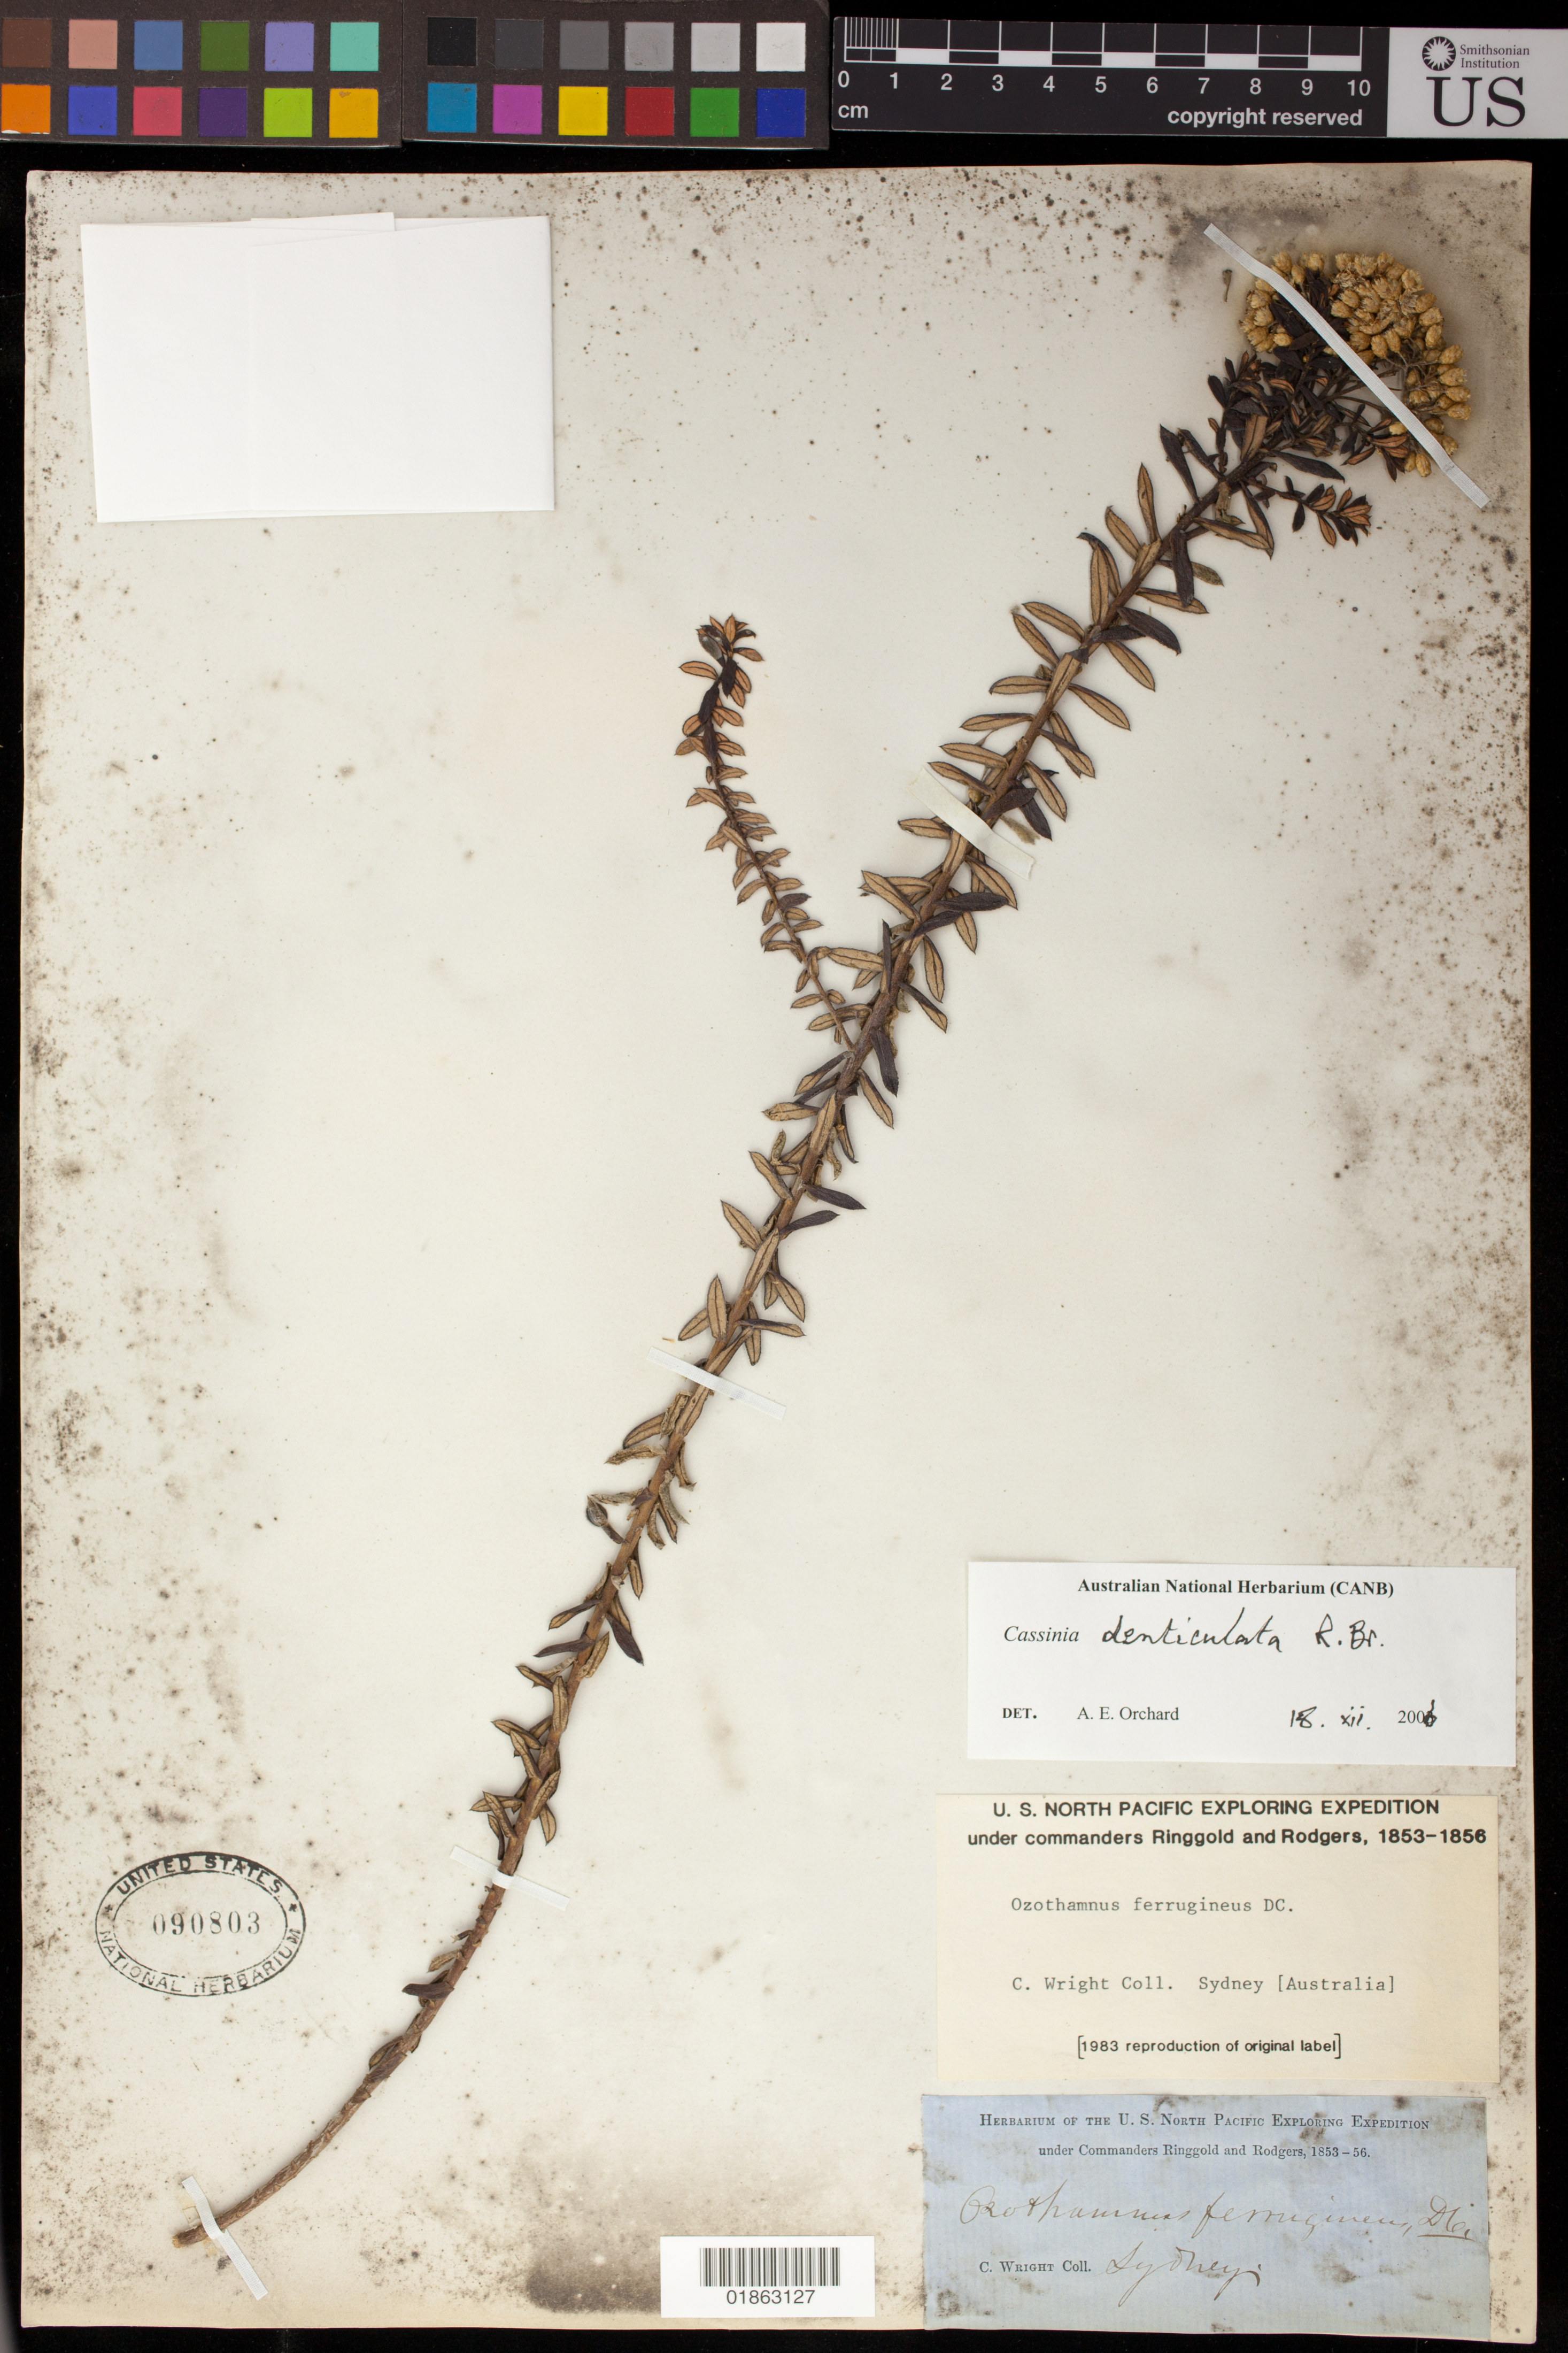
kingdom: Plantae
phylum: Tracheophyta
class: Magnoliopsida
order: Asterales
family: Asteraceae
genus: Cassinia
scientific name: Cassinia denticulata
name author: R. Br.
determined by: Orchard, A. E.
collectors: C. Wright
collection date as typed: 1853 to -- -- 1856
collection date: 1853/1856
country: Australia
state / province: New South Wales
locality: Sydney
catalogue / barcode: US 90803